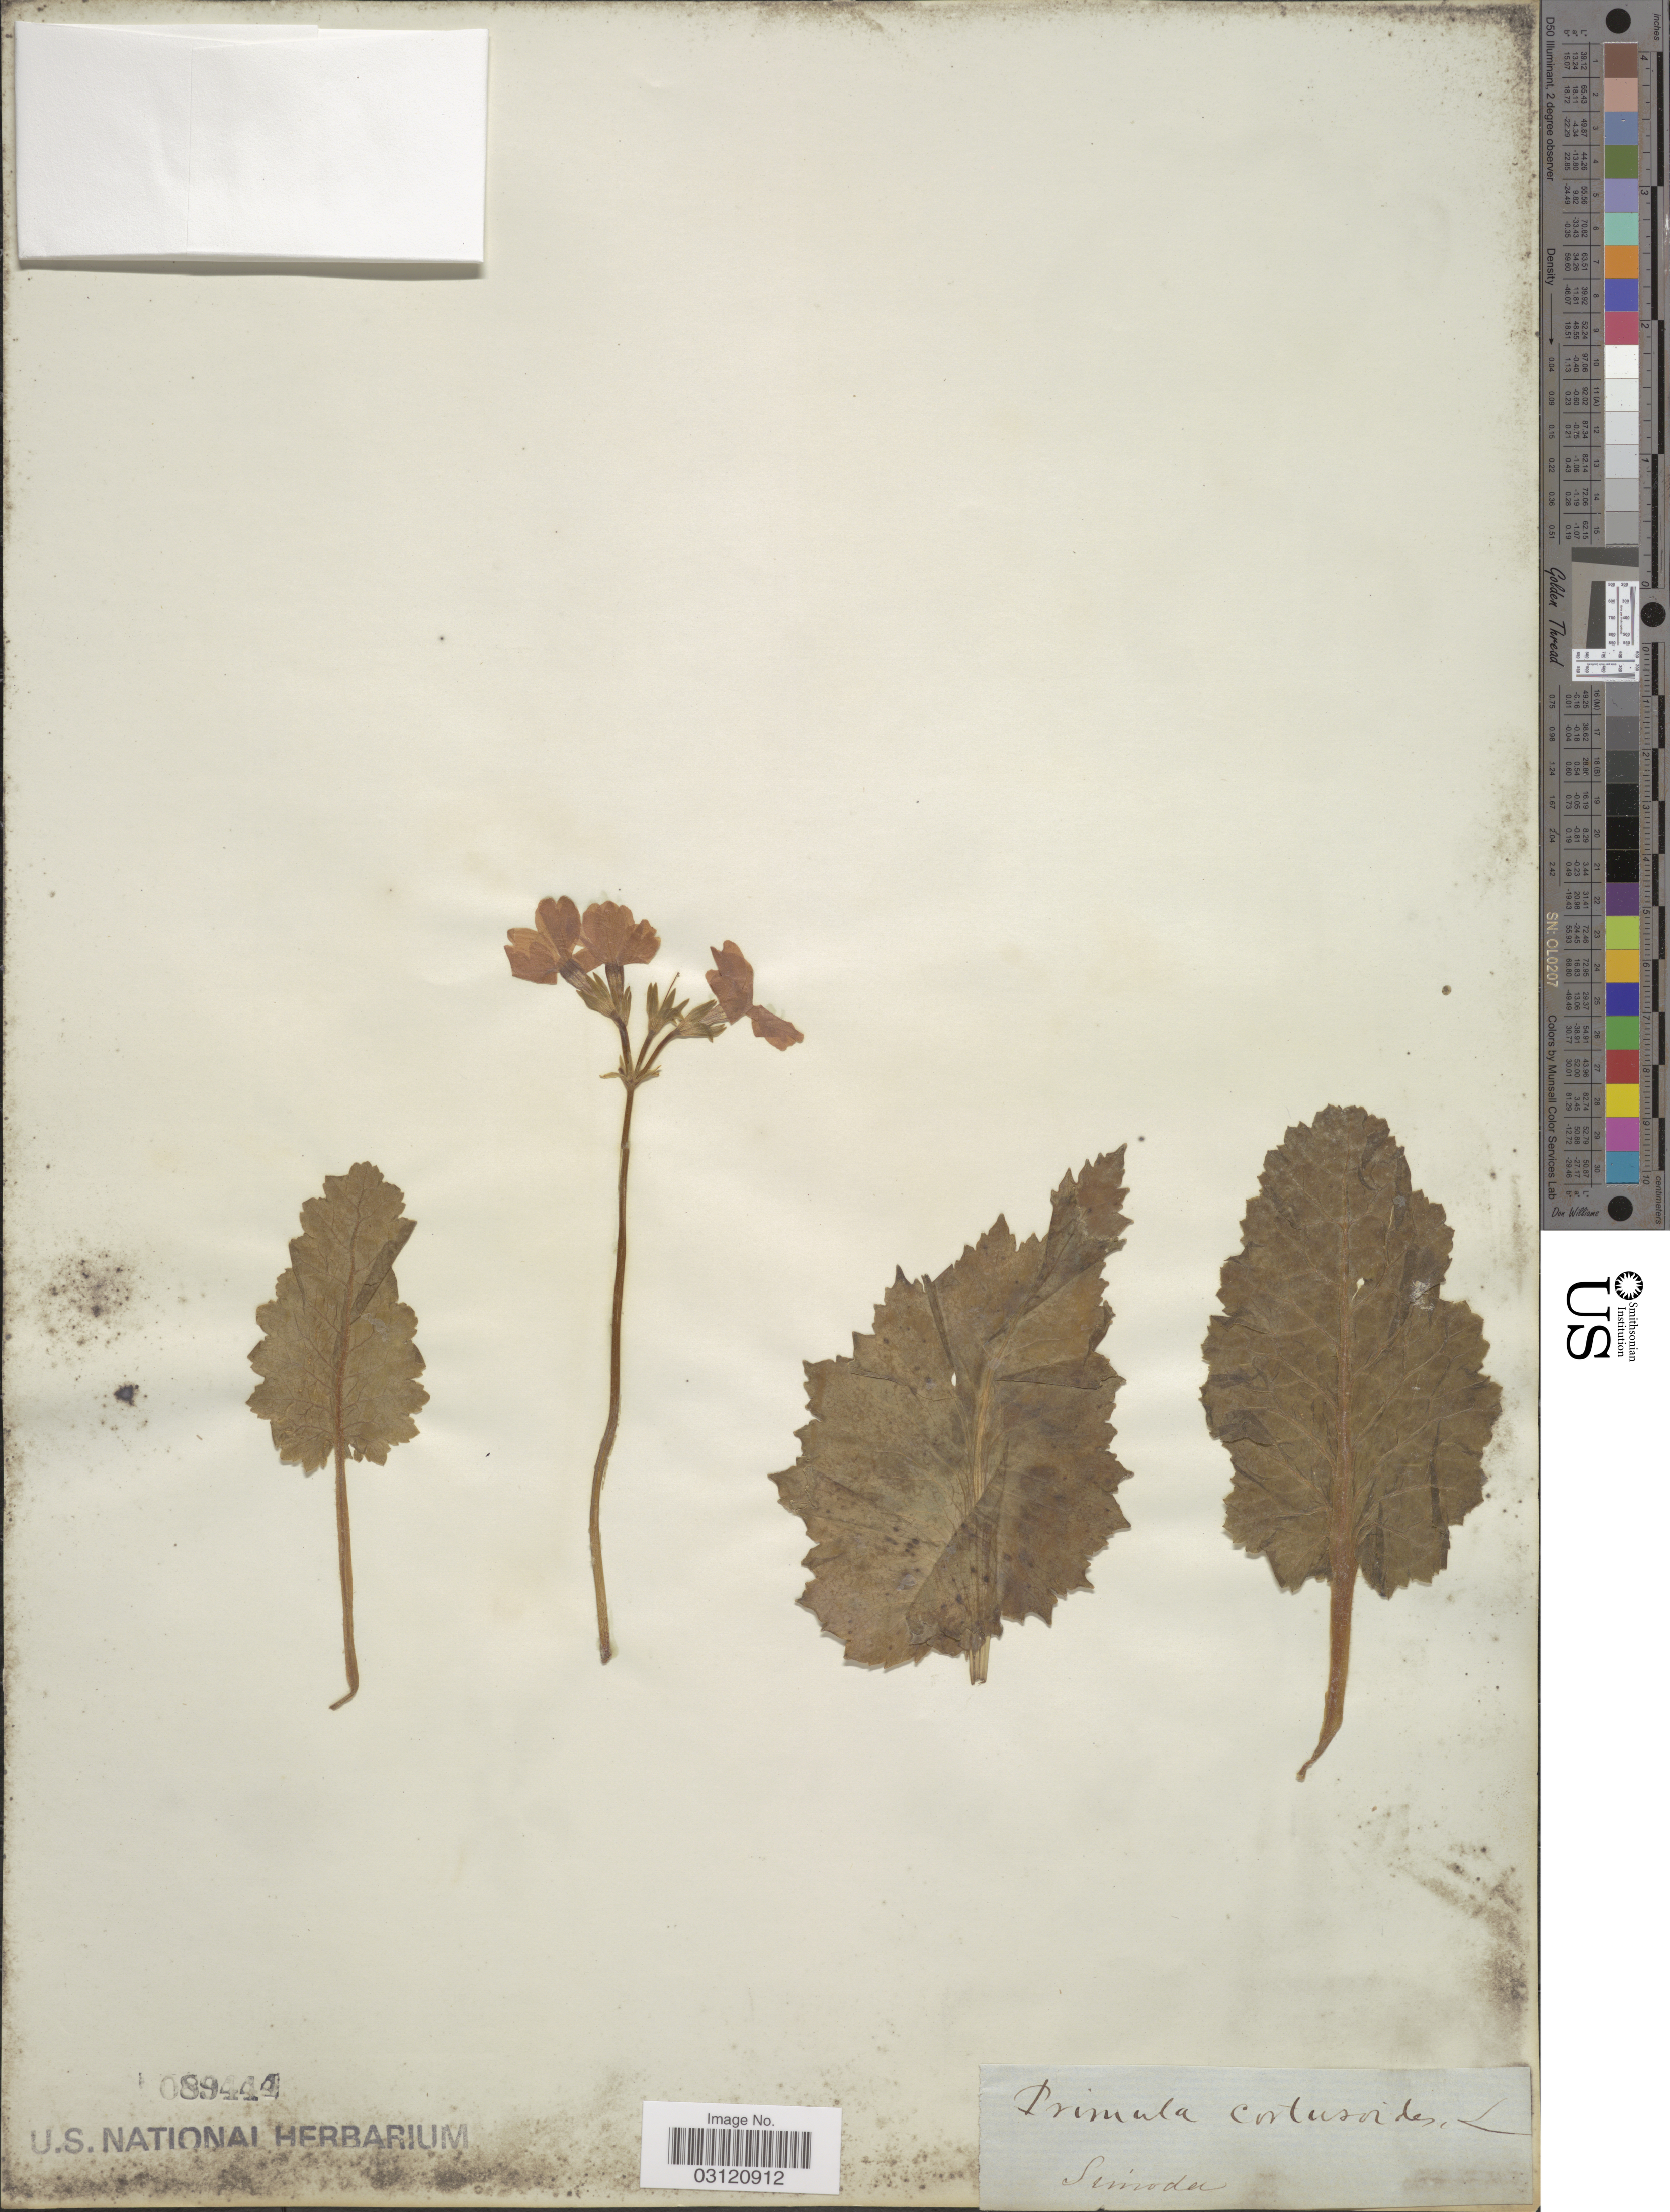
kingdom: Plantae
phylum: Tracheophyta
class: Magnoliopsida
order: Ericales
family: Primulaceae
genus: Primula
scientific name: Primula cortusoides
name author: L.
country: Japan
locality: Simoda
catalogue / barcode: US 89444